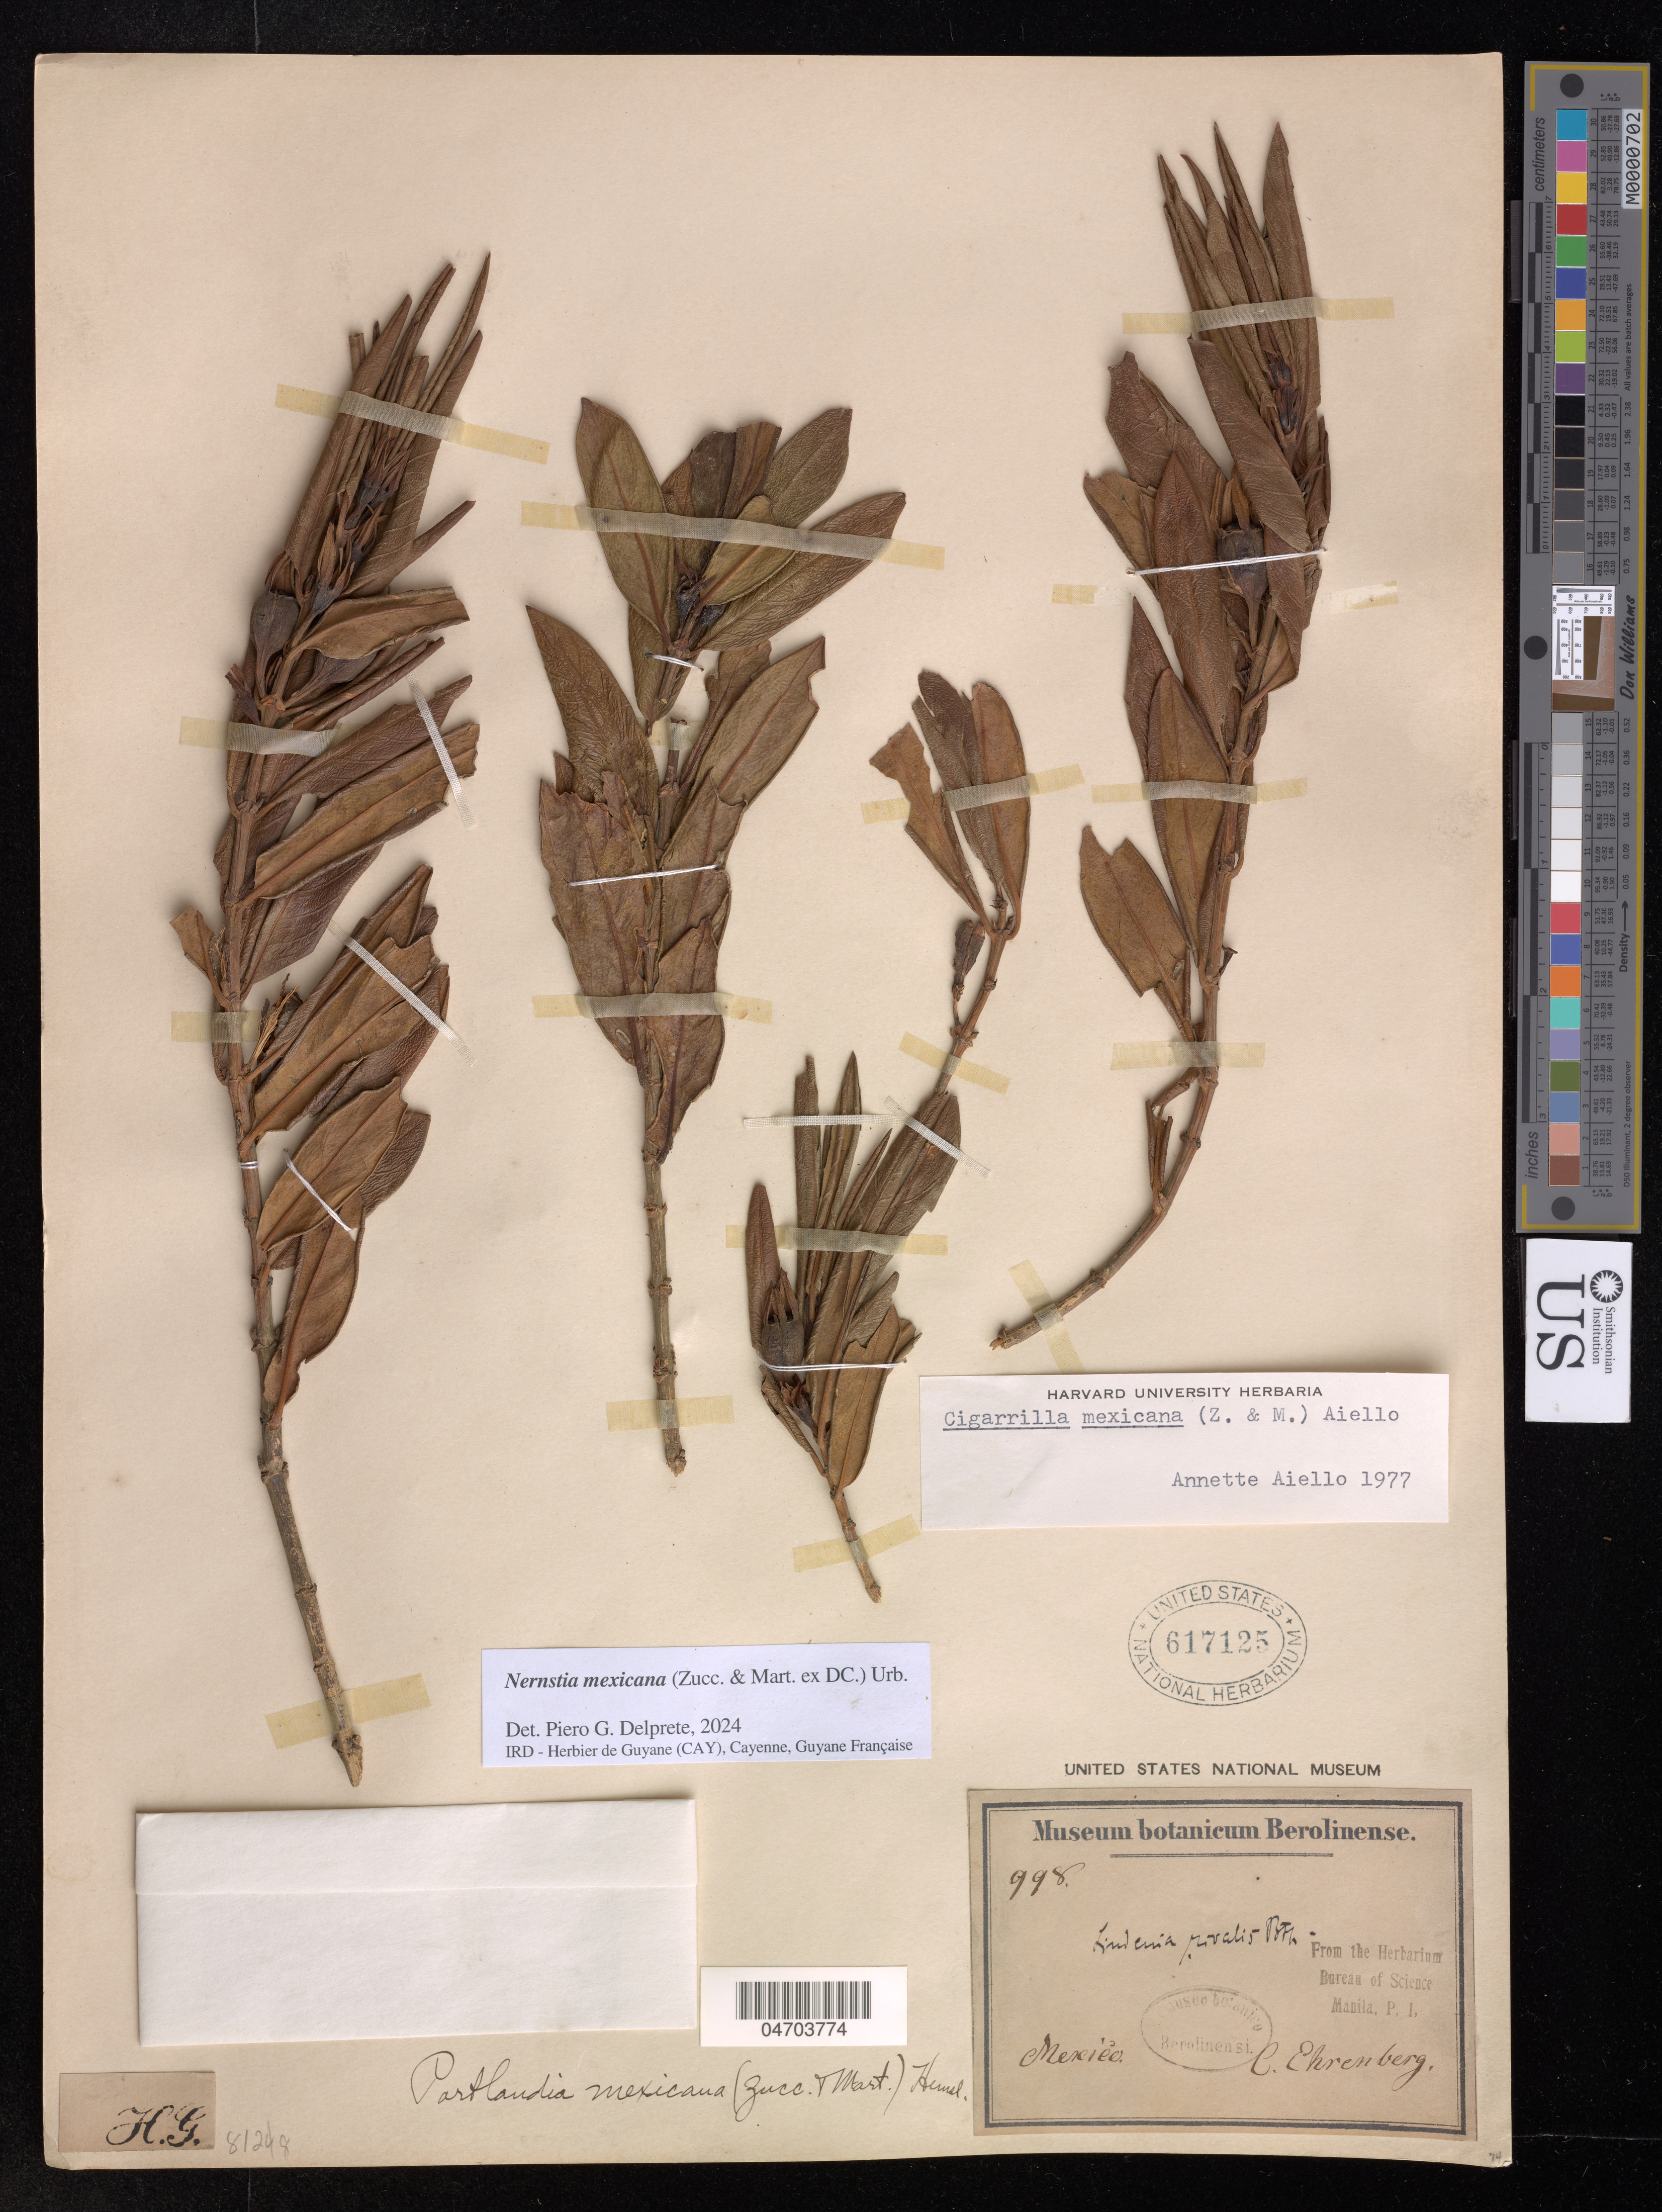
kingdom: Plantae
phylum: Tracheophyta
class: Magnoliopsida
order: Gentianales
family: Rubiaceae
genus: Nernstia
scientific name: Nernstia mexicana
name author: Urb.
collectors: C. Ehrenberg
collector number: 998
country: Mexico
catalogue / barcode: US 617125